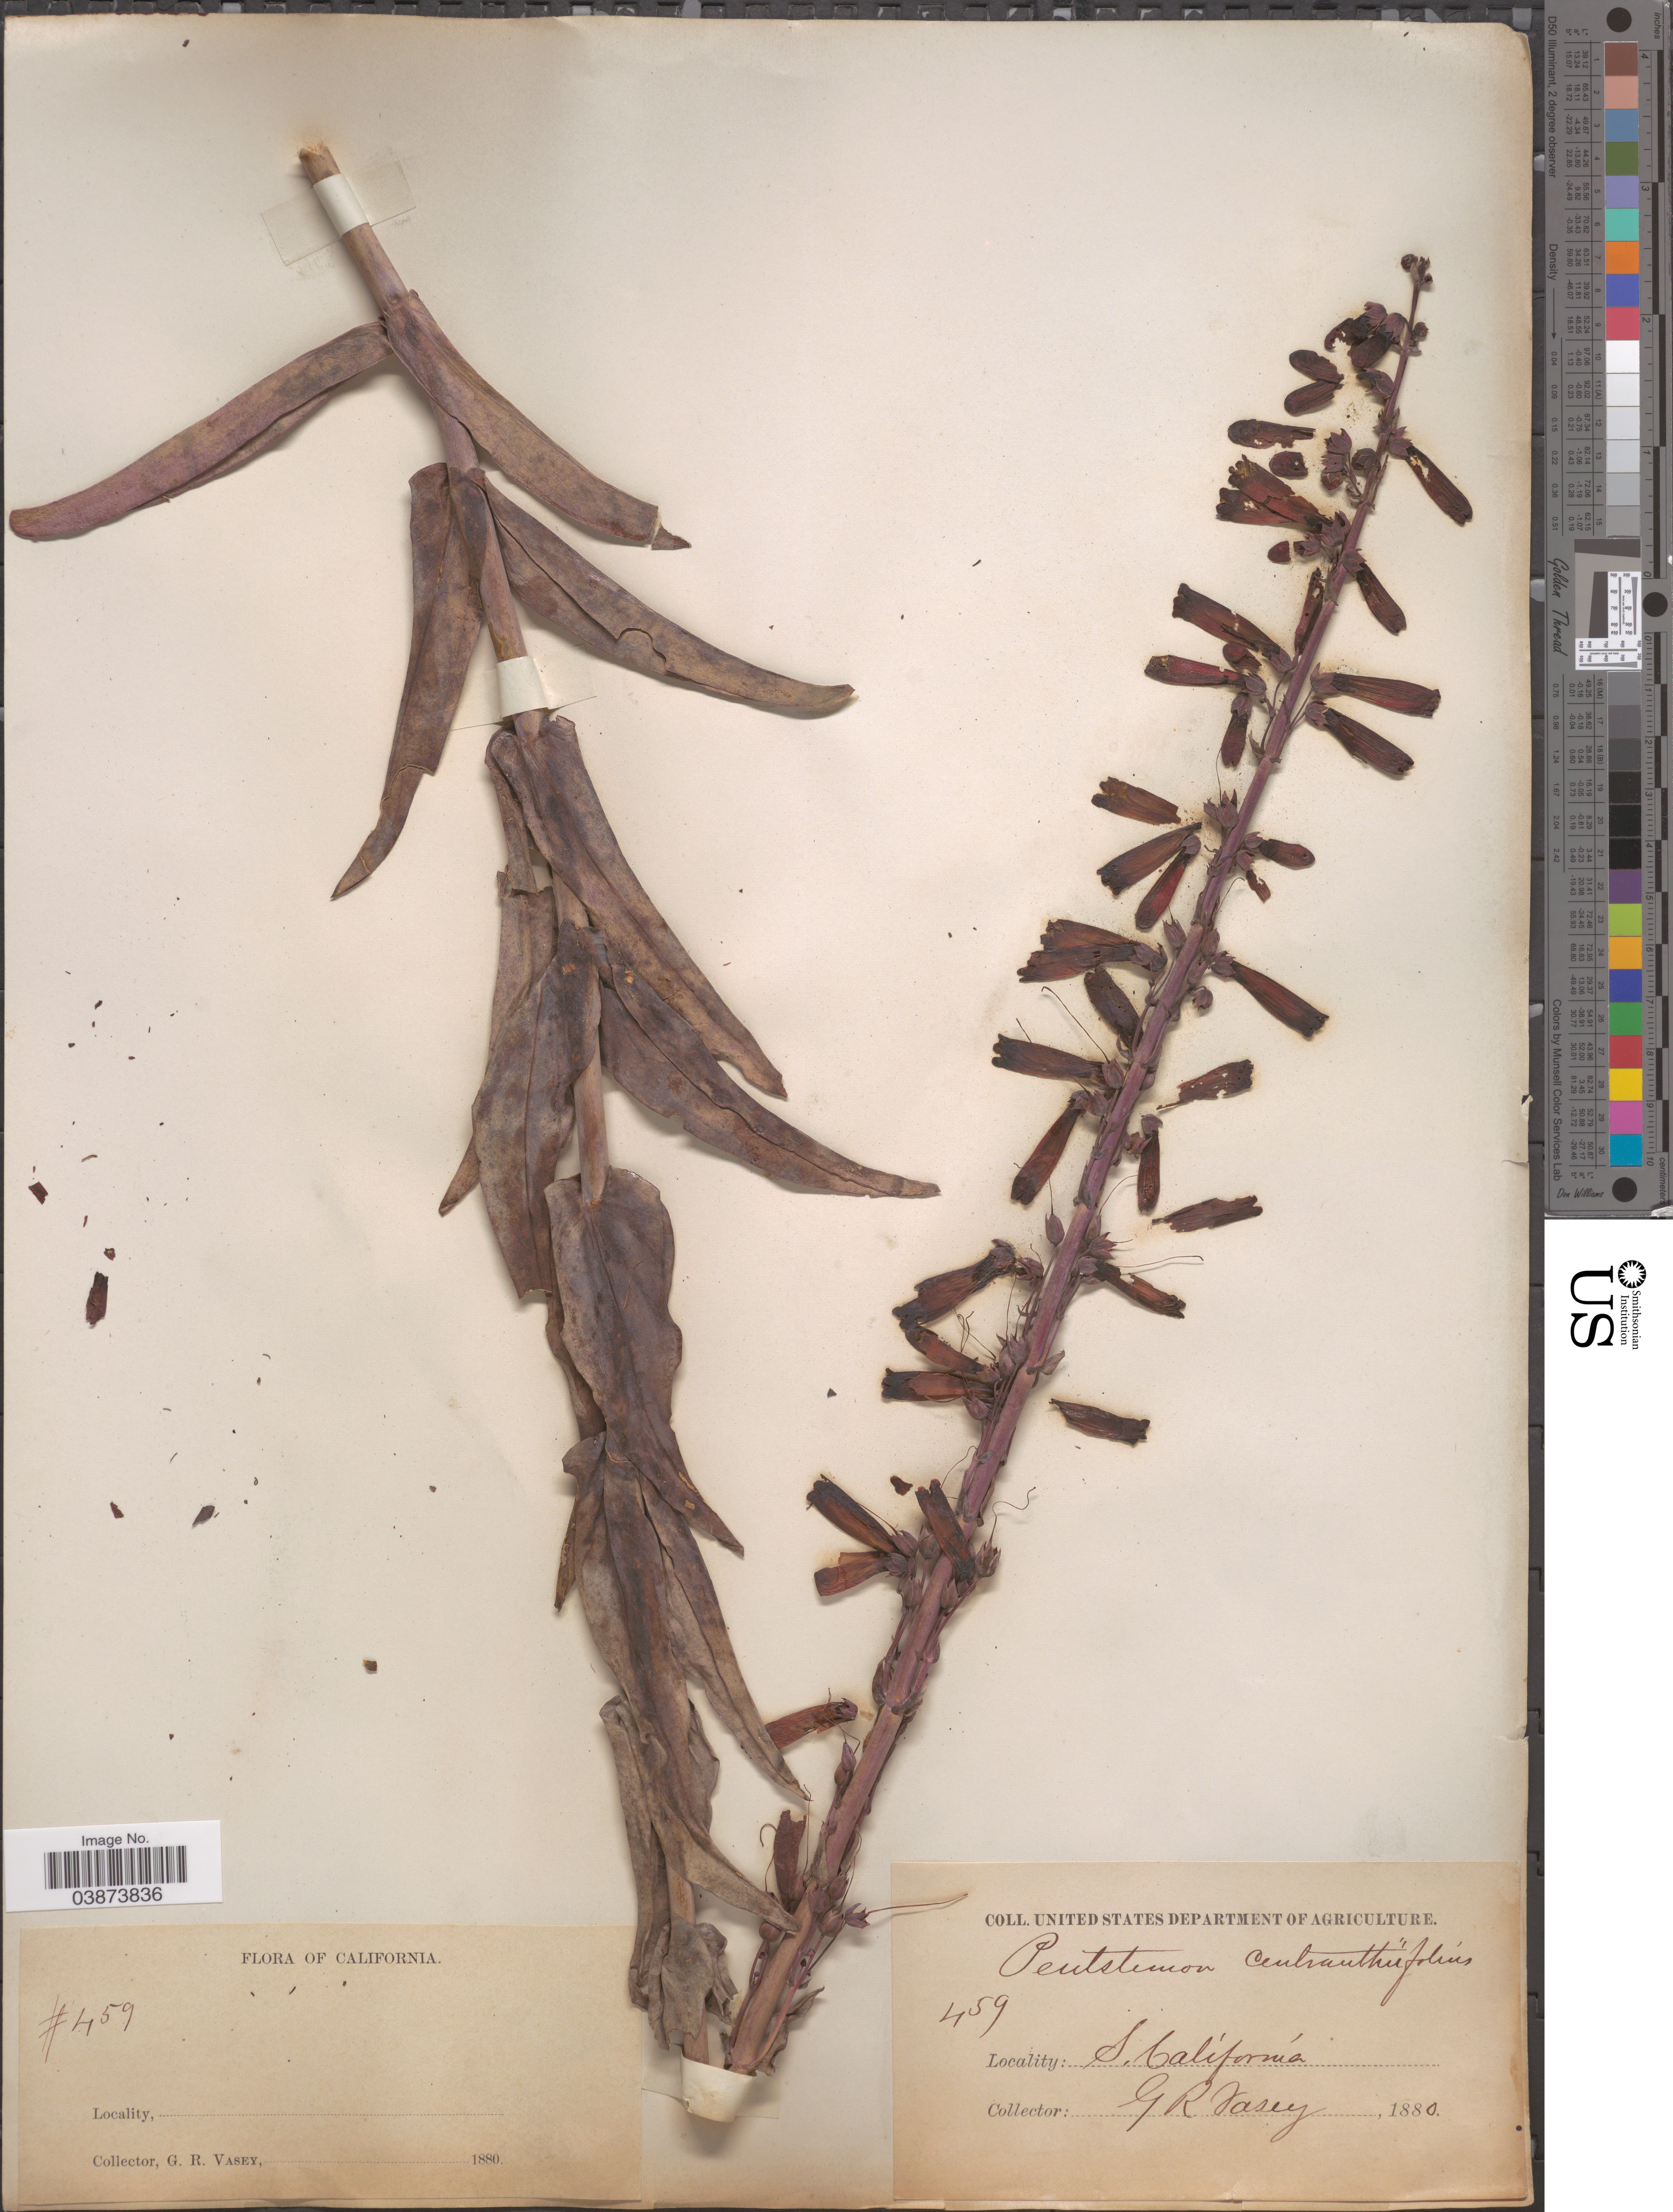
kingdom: Plantae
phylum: Tracheophyta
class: Magnoliopsida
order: Lamiales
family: Plantaginaceae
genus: Penstemon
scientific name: Penstemon centranthifolius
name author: Benth.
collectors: G. R. Vasey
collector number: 459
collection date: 1880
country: United States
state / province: California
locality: S. California.